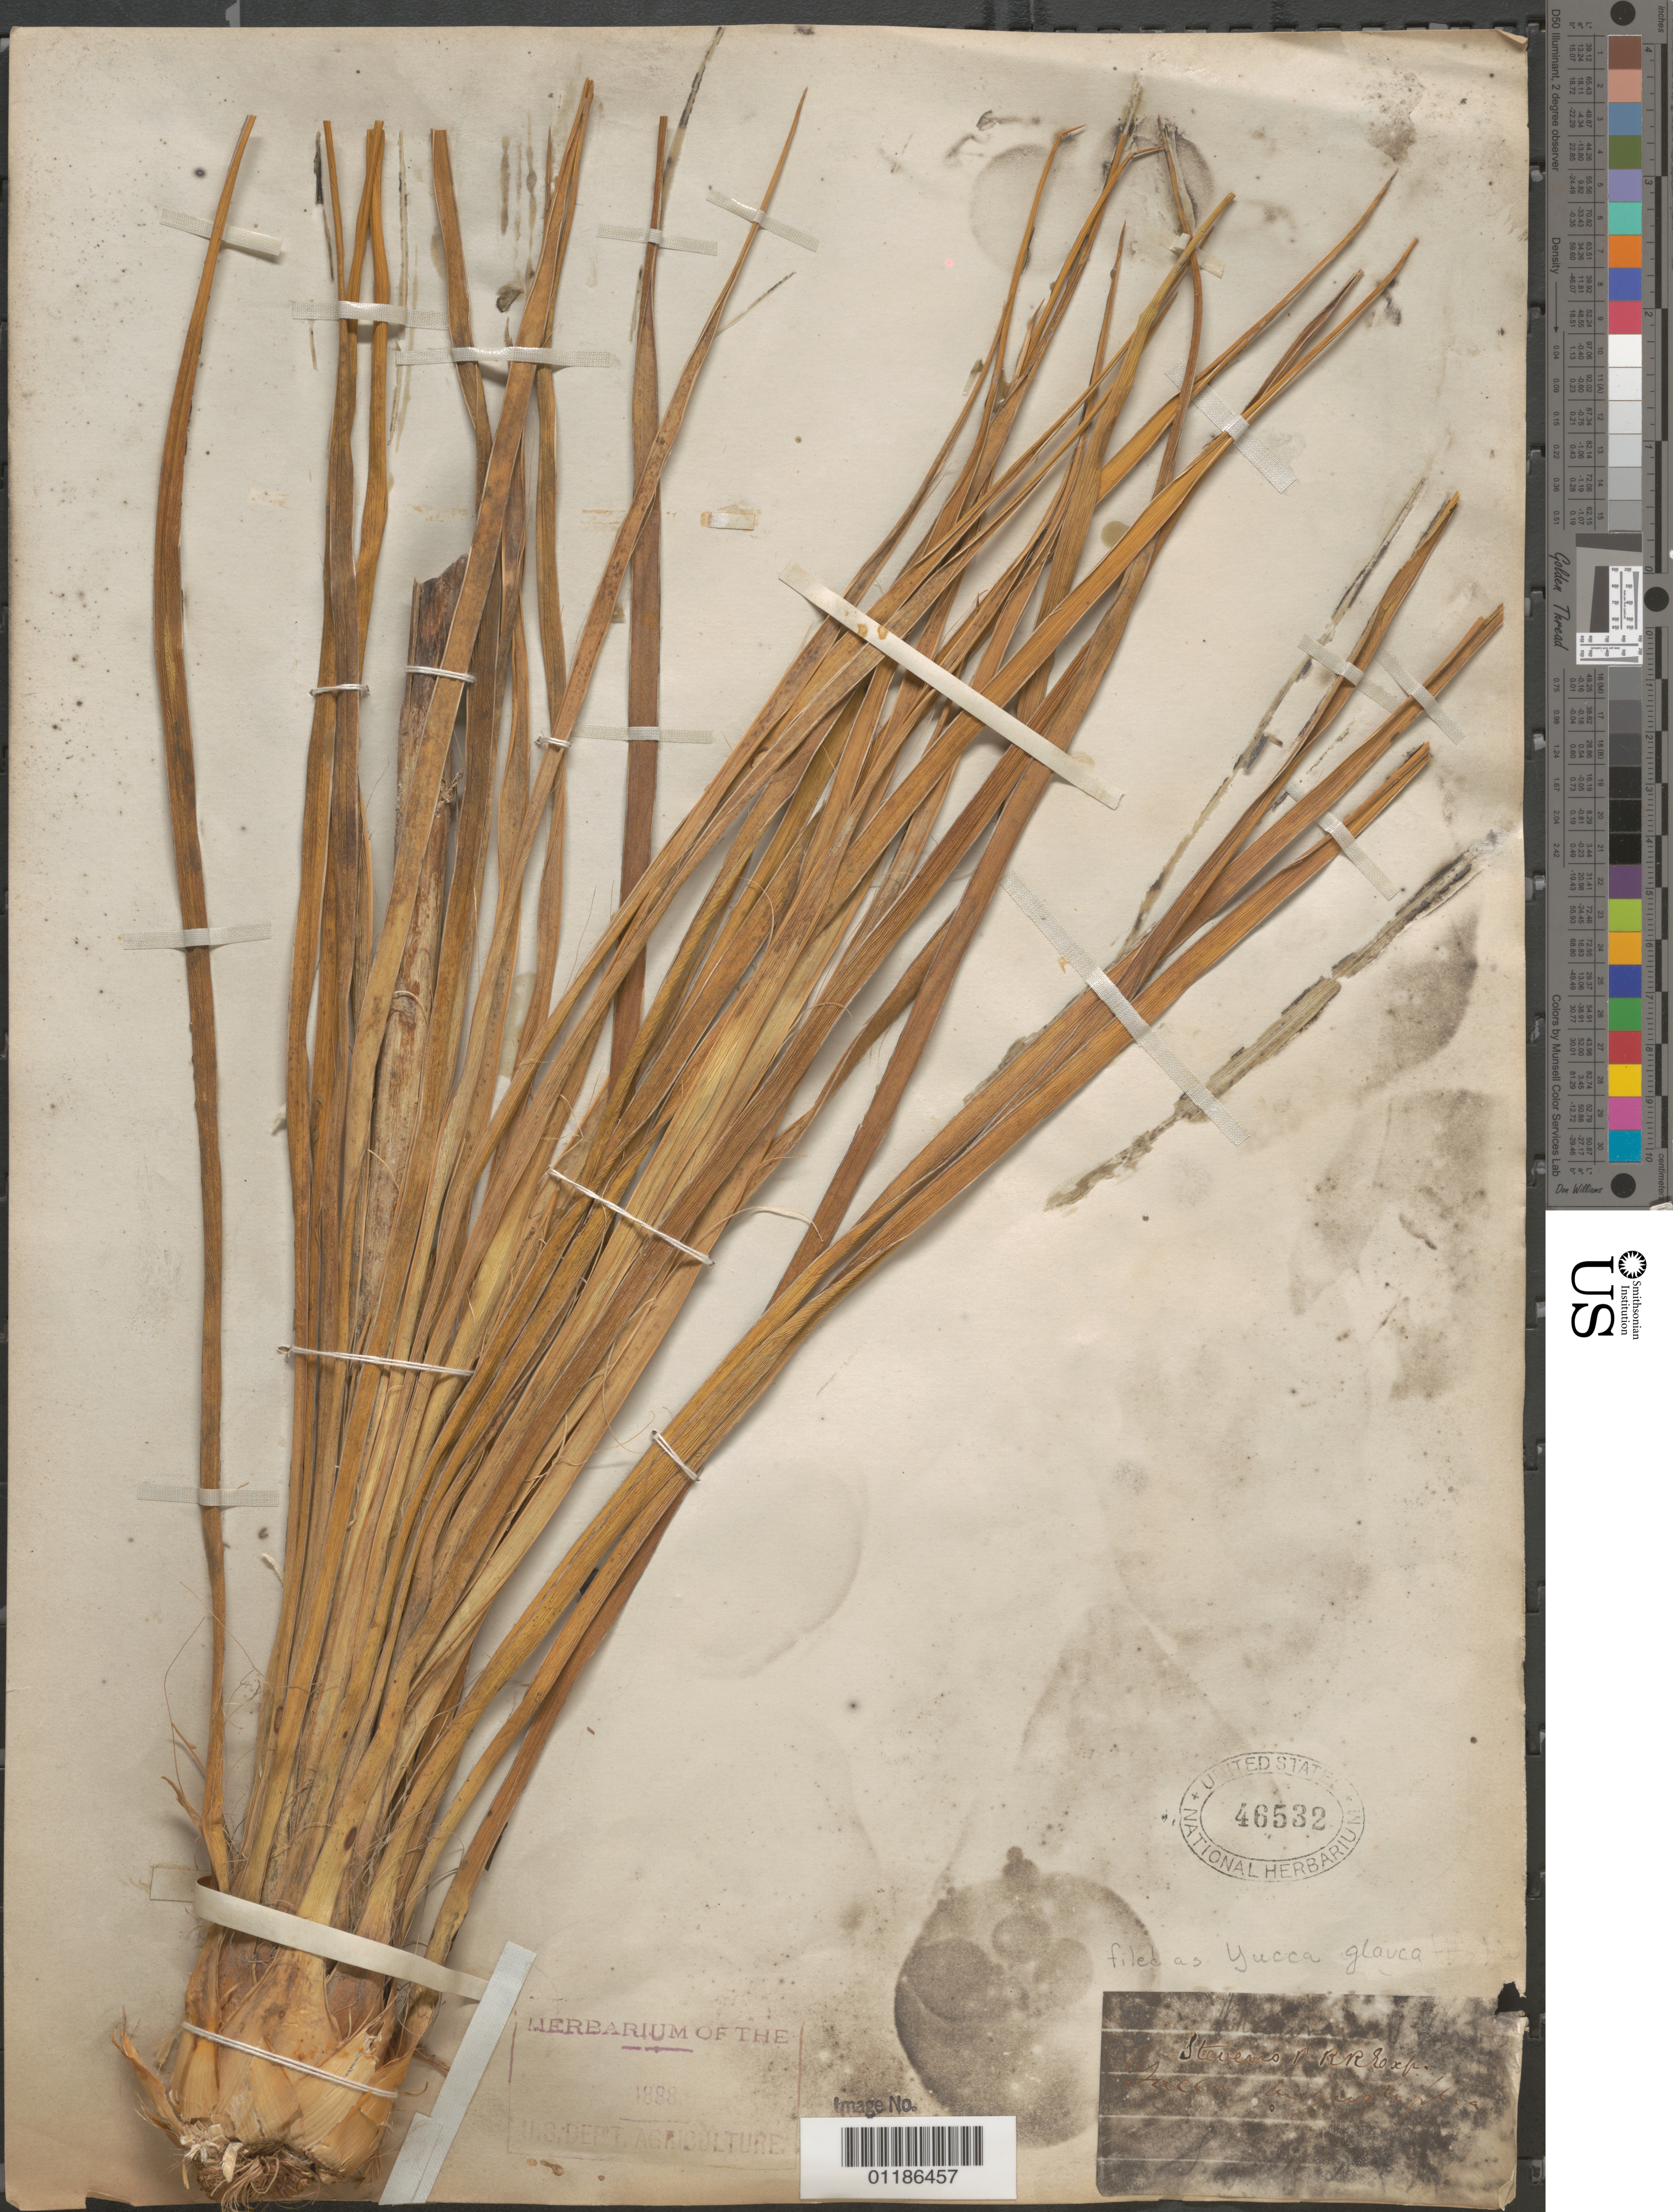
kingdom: Plantae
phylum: Tracheophyta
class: Liliopsida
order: Asparagales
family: Asparagaceae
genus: Yucca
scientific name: Yucca glauca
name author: Nutt.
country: Canada / United States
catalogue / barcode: US 46532